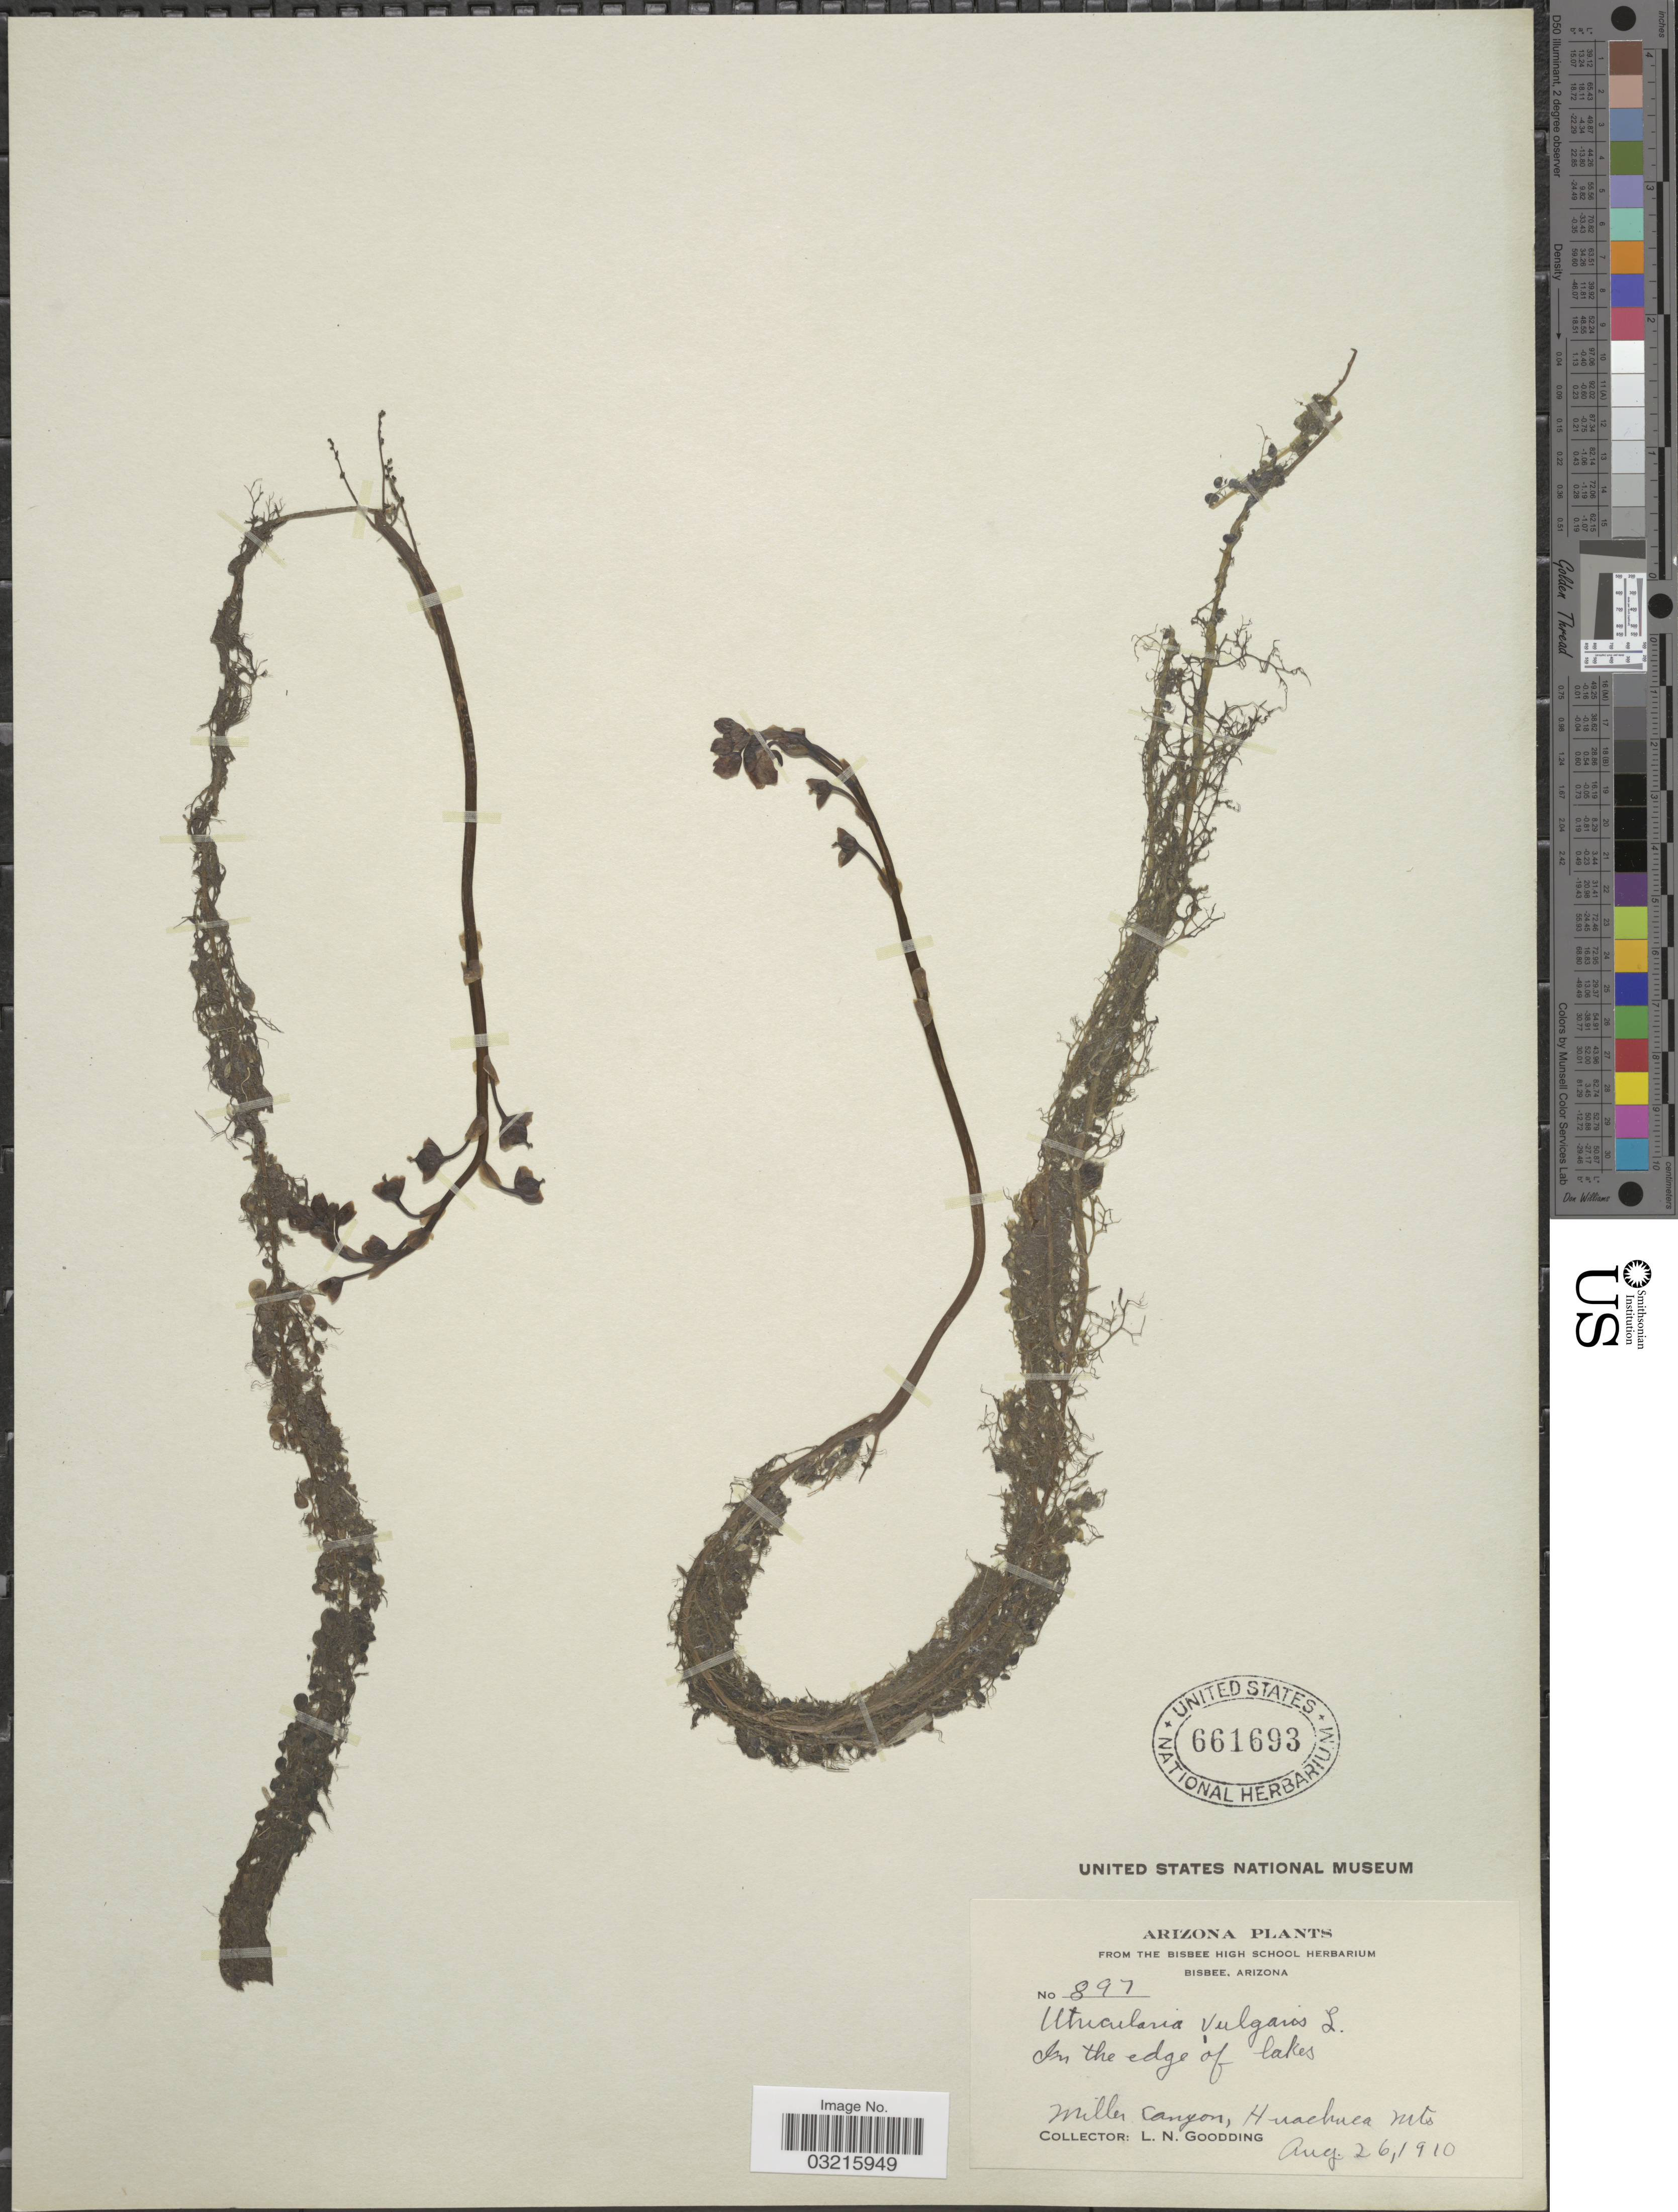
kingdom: Plantae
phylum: Tracheophyta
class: Magnoliopsida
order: Lamiales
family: Lentibulariaceae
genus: Utricularia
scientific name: Utricularia vulgaris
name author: L.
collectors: L. N. Goodding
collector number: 897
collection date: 1910-08-26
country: United States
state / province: Arizona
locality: In the edge of lakes Miller Canyon, Huachuca Mts.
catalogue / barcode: US 661693